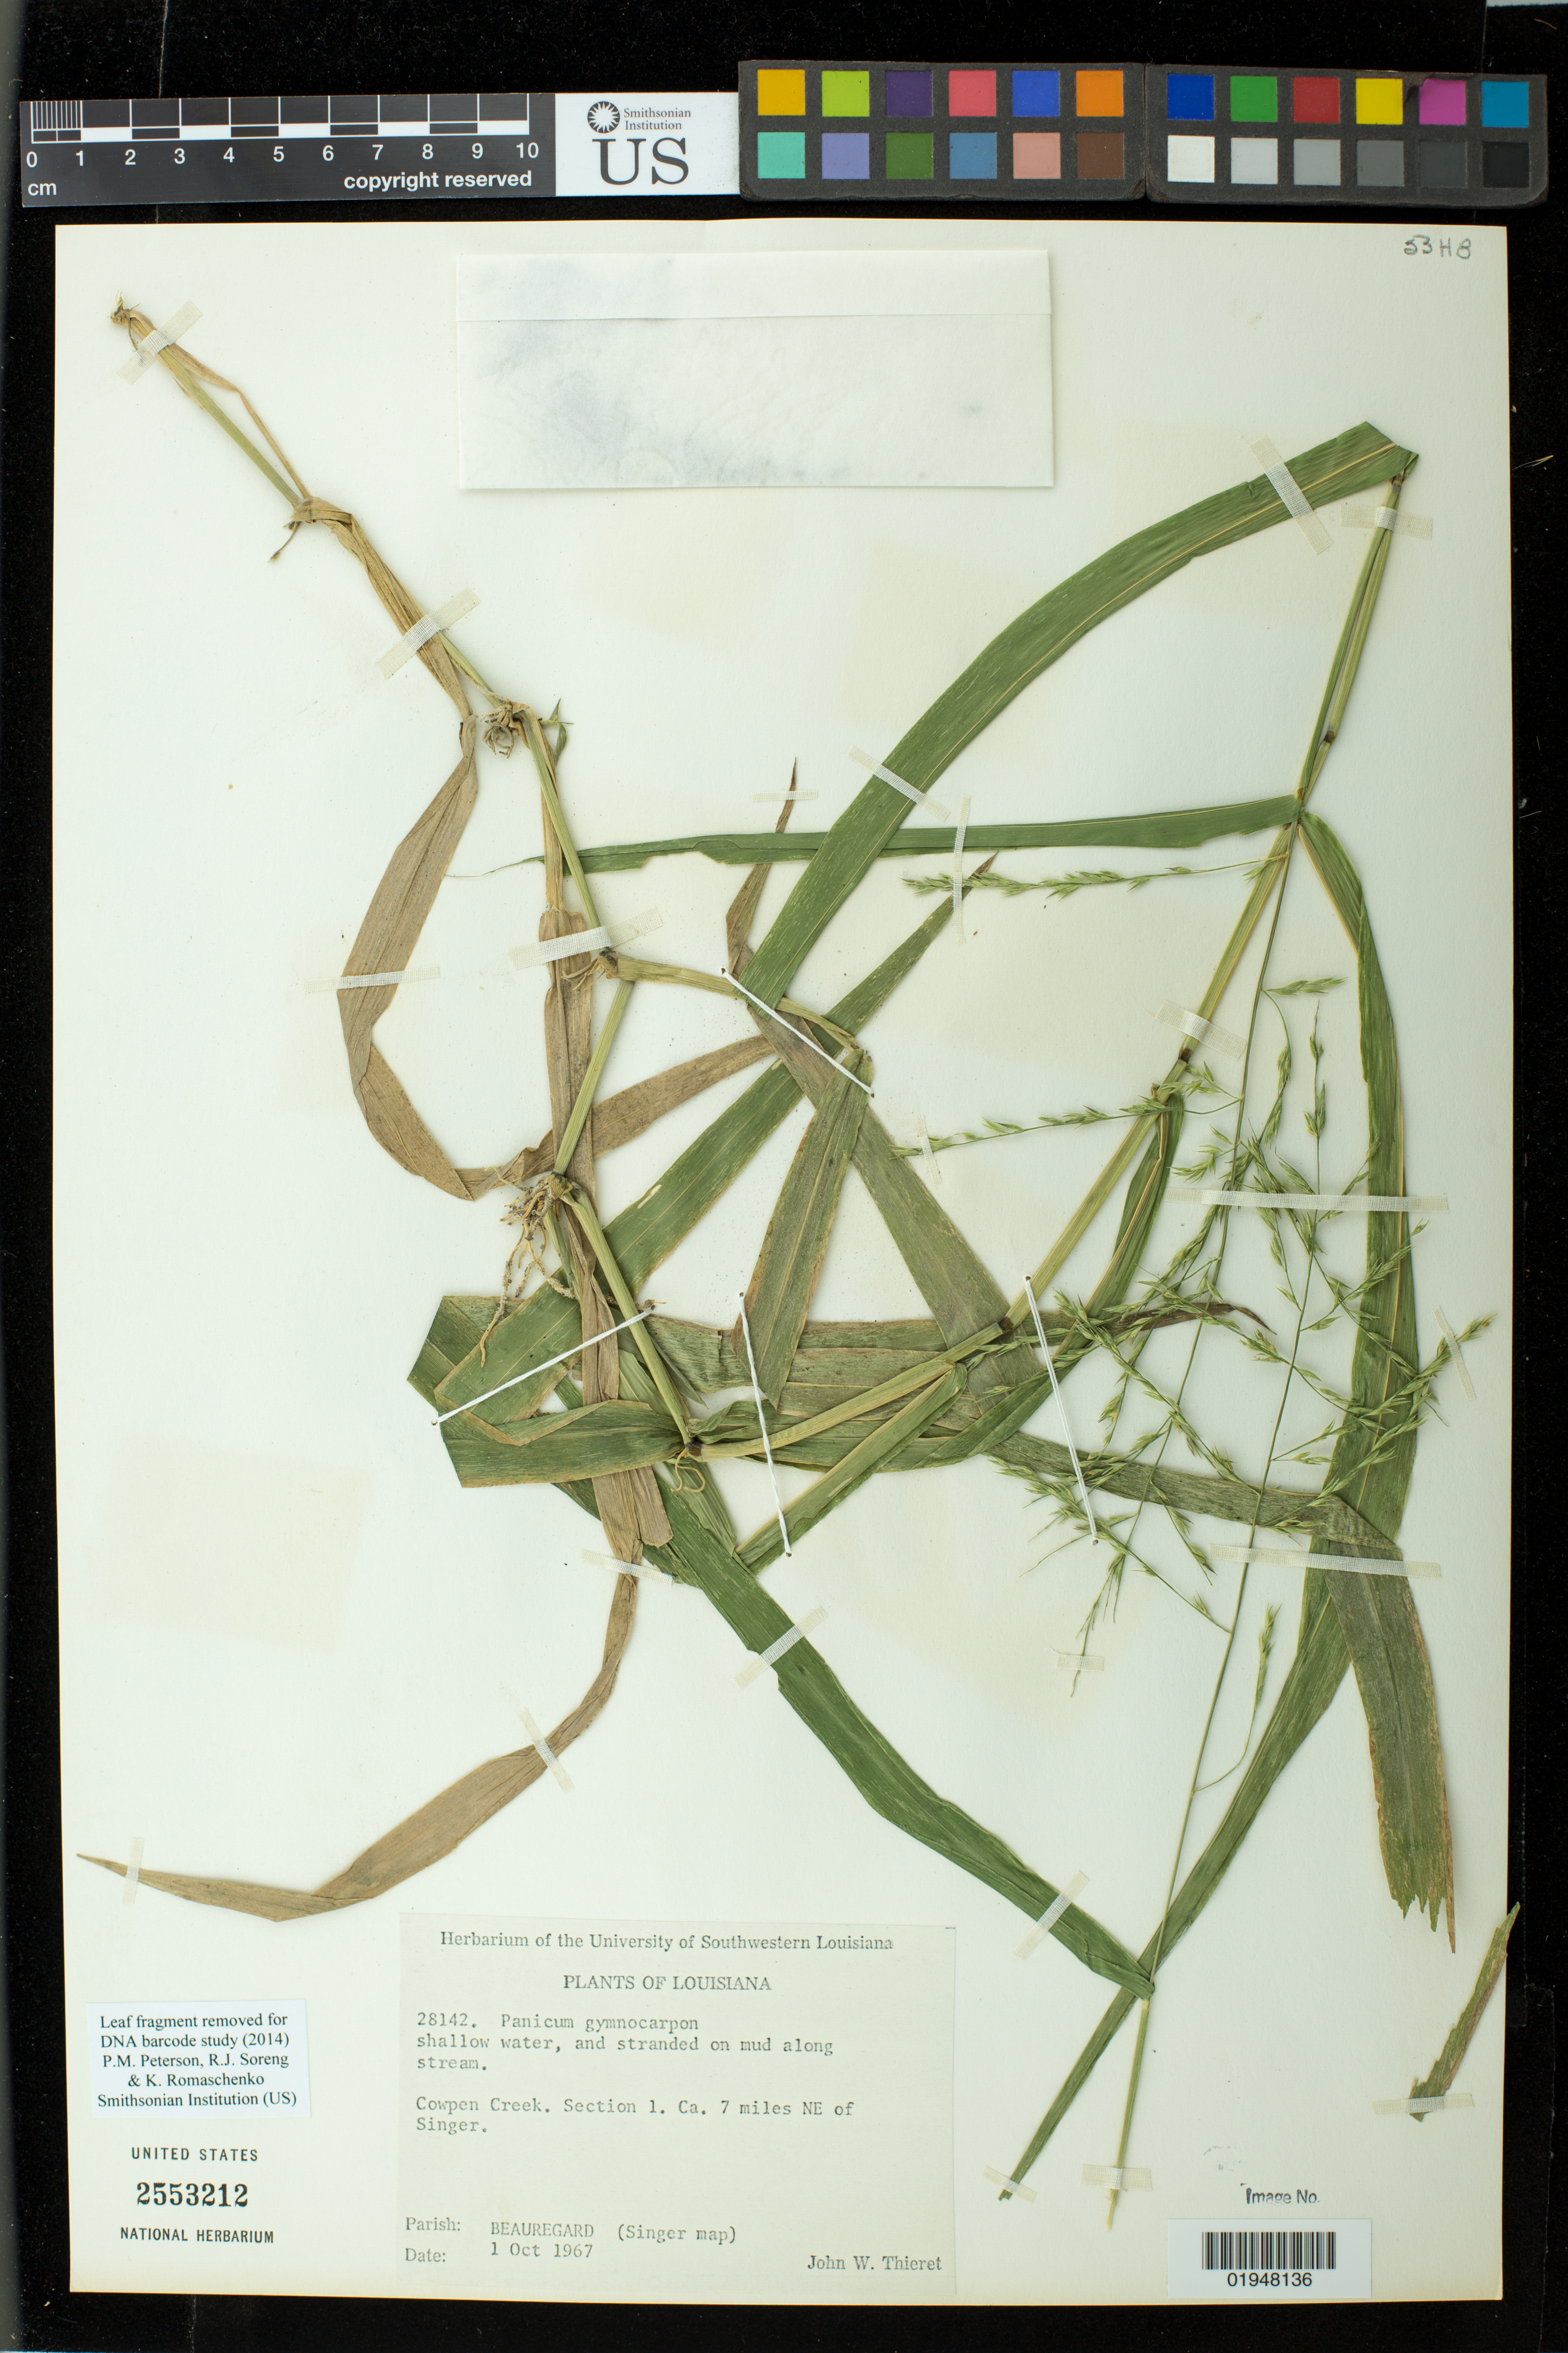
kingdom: Plantae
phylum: Tracheophyta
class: Liliopsida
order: Poales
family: Poaceae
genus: Panicum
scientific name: Panicum gymnocarpon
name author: Elliott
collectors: J. W. Thieret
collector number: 28142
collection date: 1967-10-01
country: United States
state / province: Louisiana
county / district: Beauregard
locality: Cowpen Creek. Section 1. Ca. 7 miles NE of Singer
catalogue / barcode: US 2553212